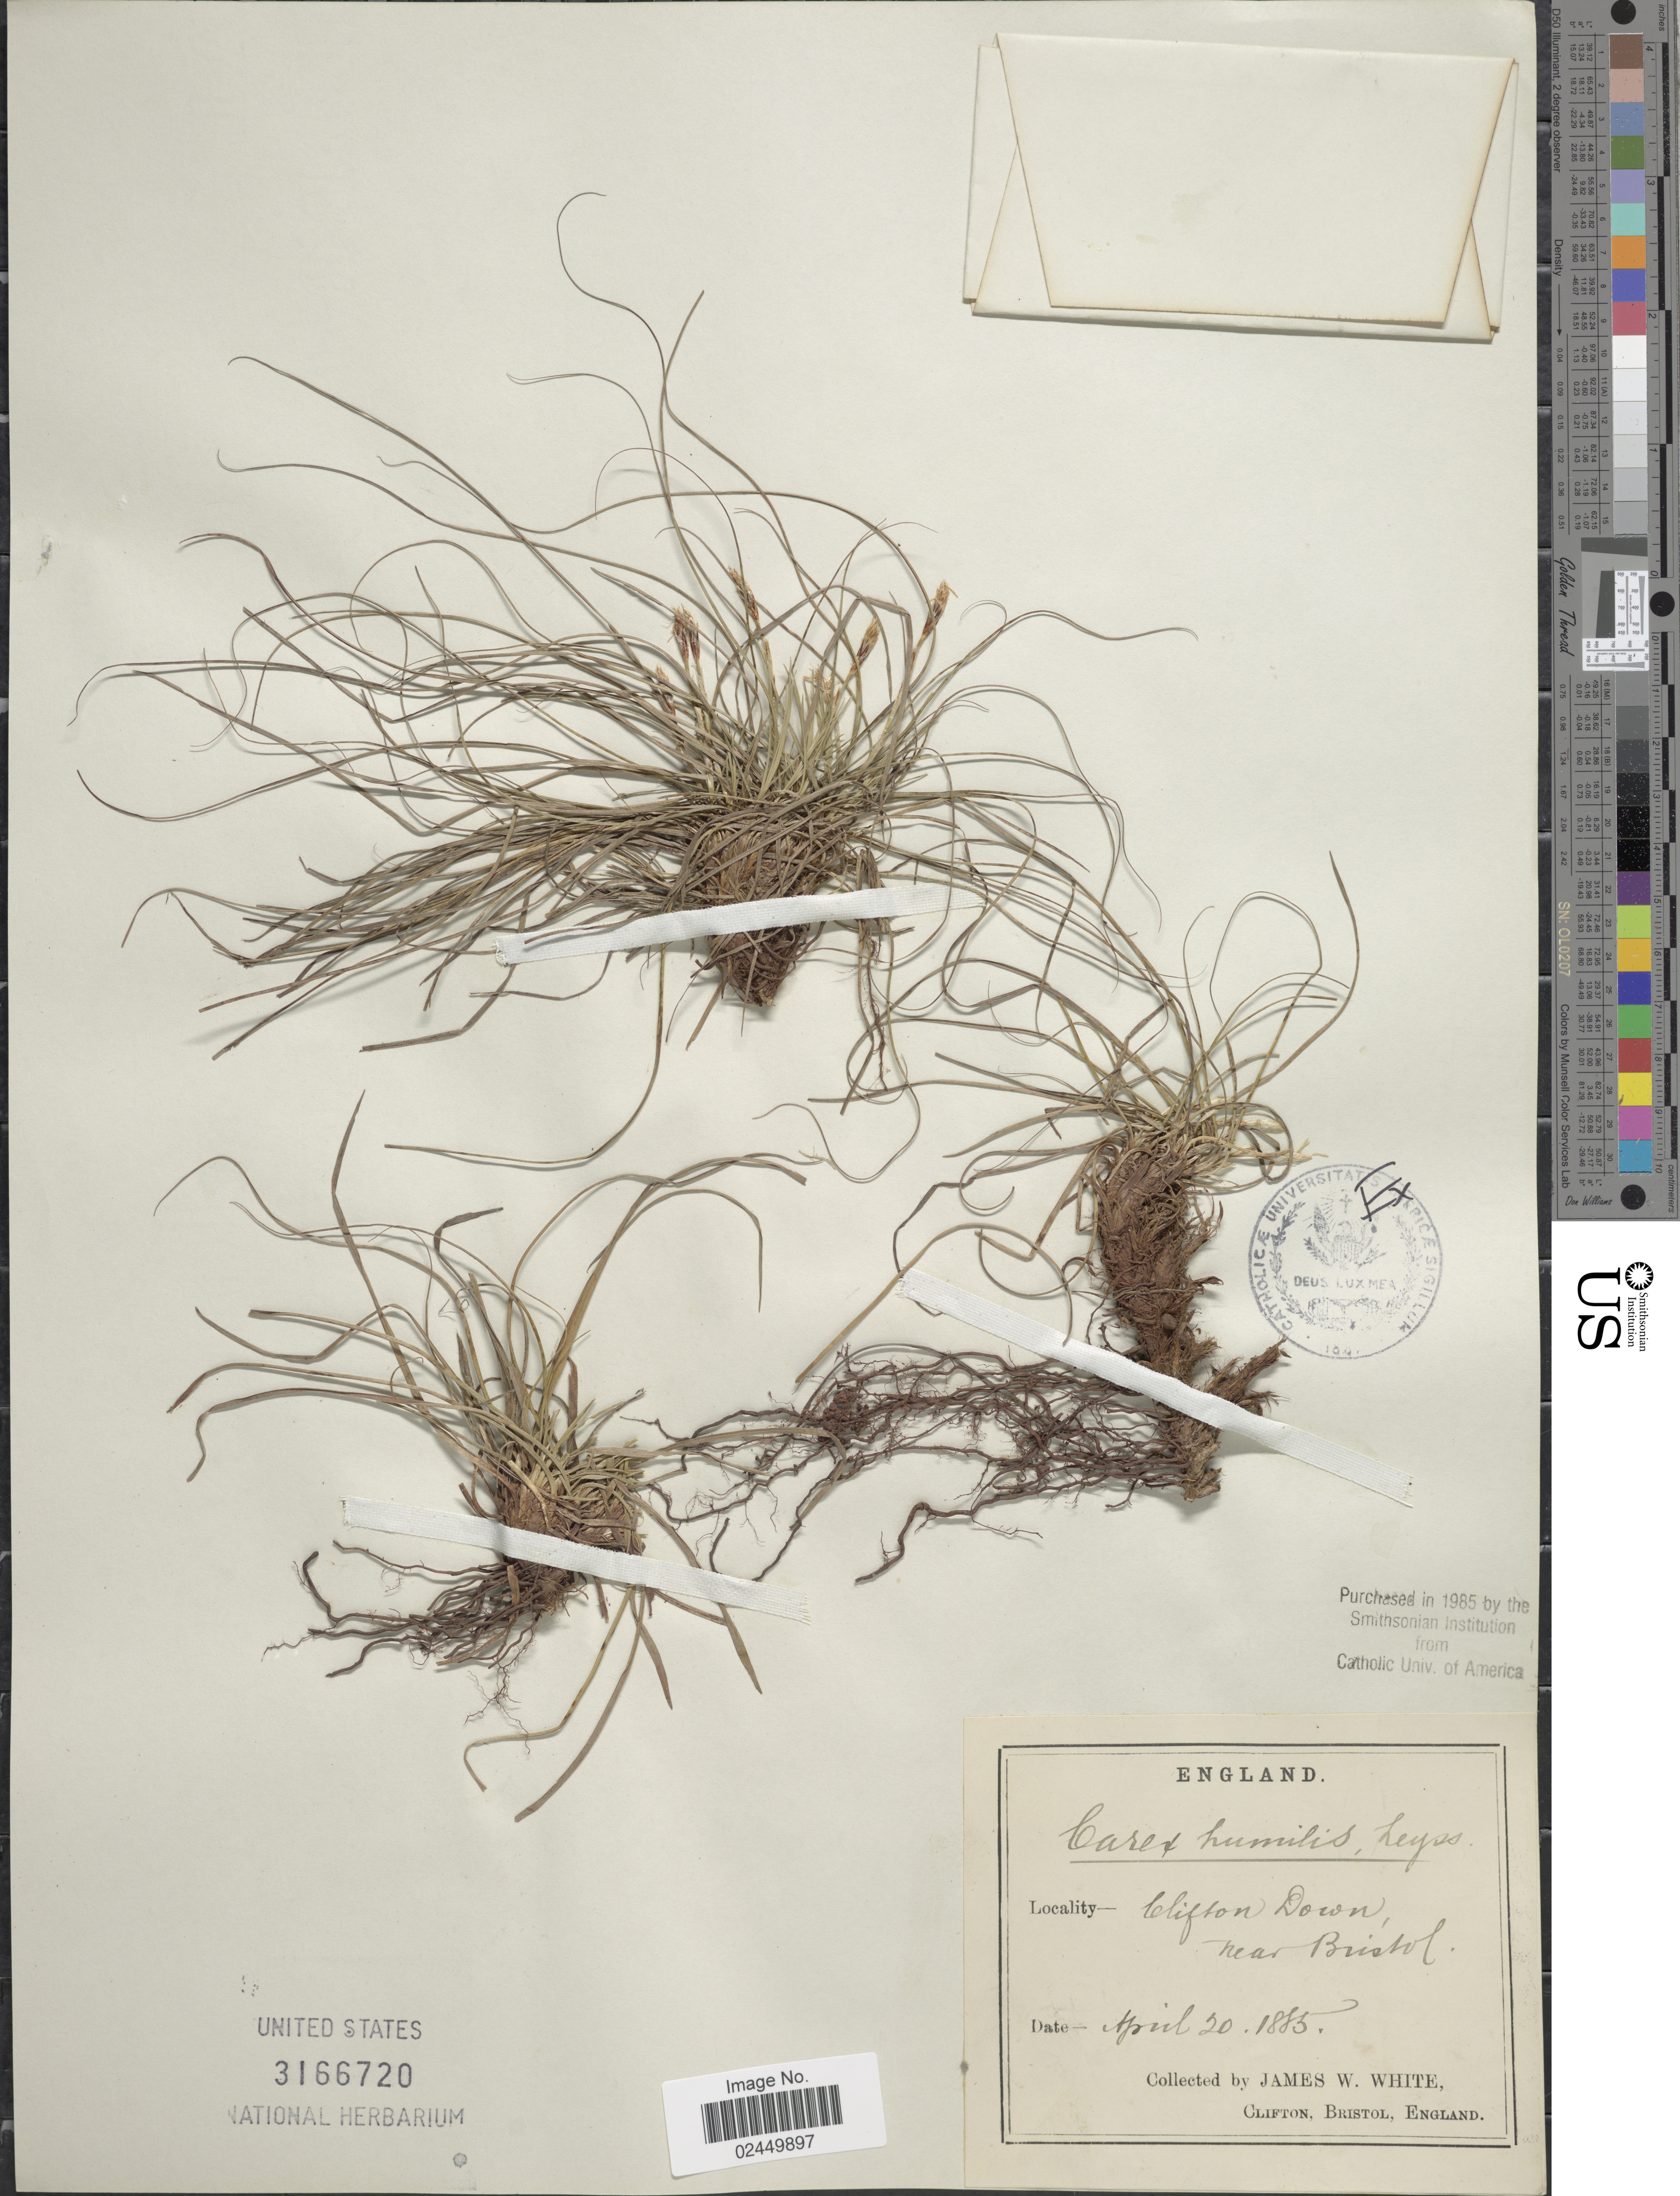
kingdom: Plantae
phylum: Tracheophyta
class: Liliopsida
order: Poales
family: Cyperaceae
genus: Carex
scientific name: Carex humilis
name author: Leyss.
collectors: J. W. White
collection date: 1885-04-20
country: United Kingdom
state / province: England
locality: Clifton Down, near Bristol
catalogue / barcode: US 3166720